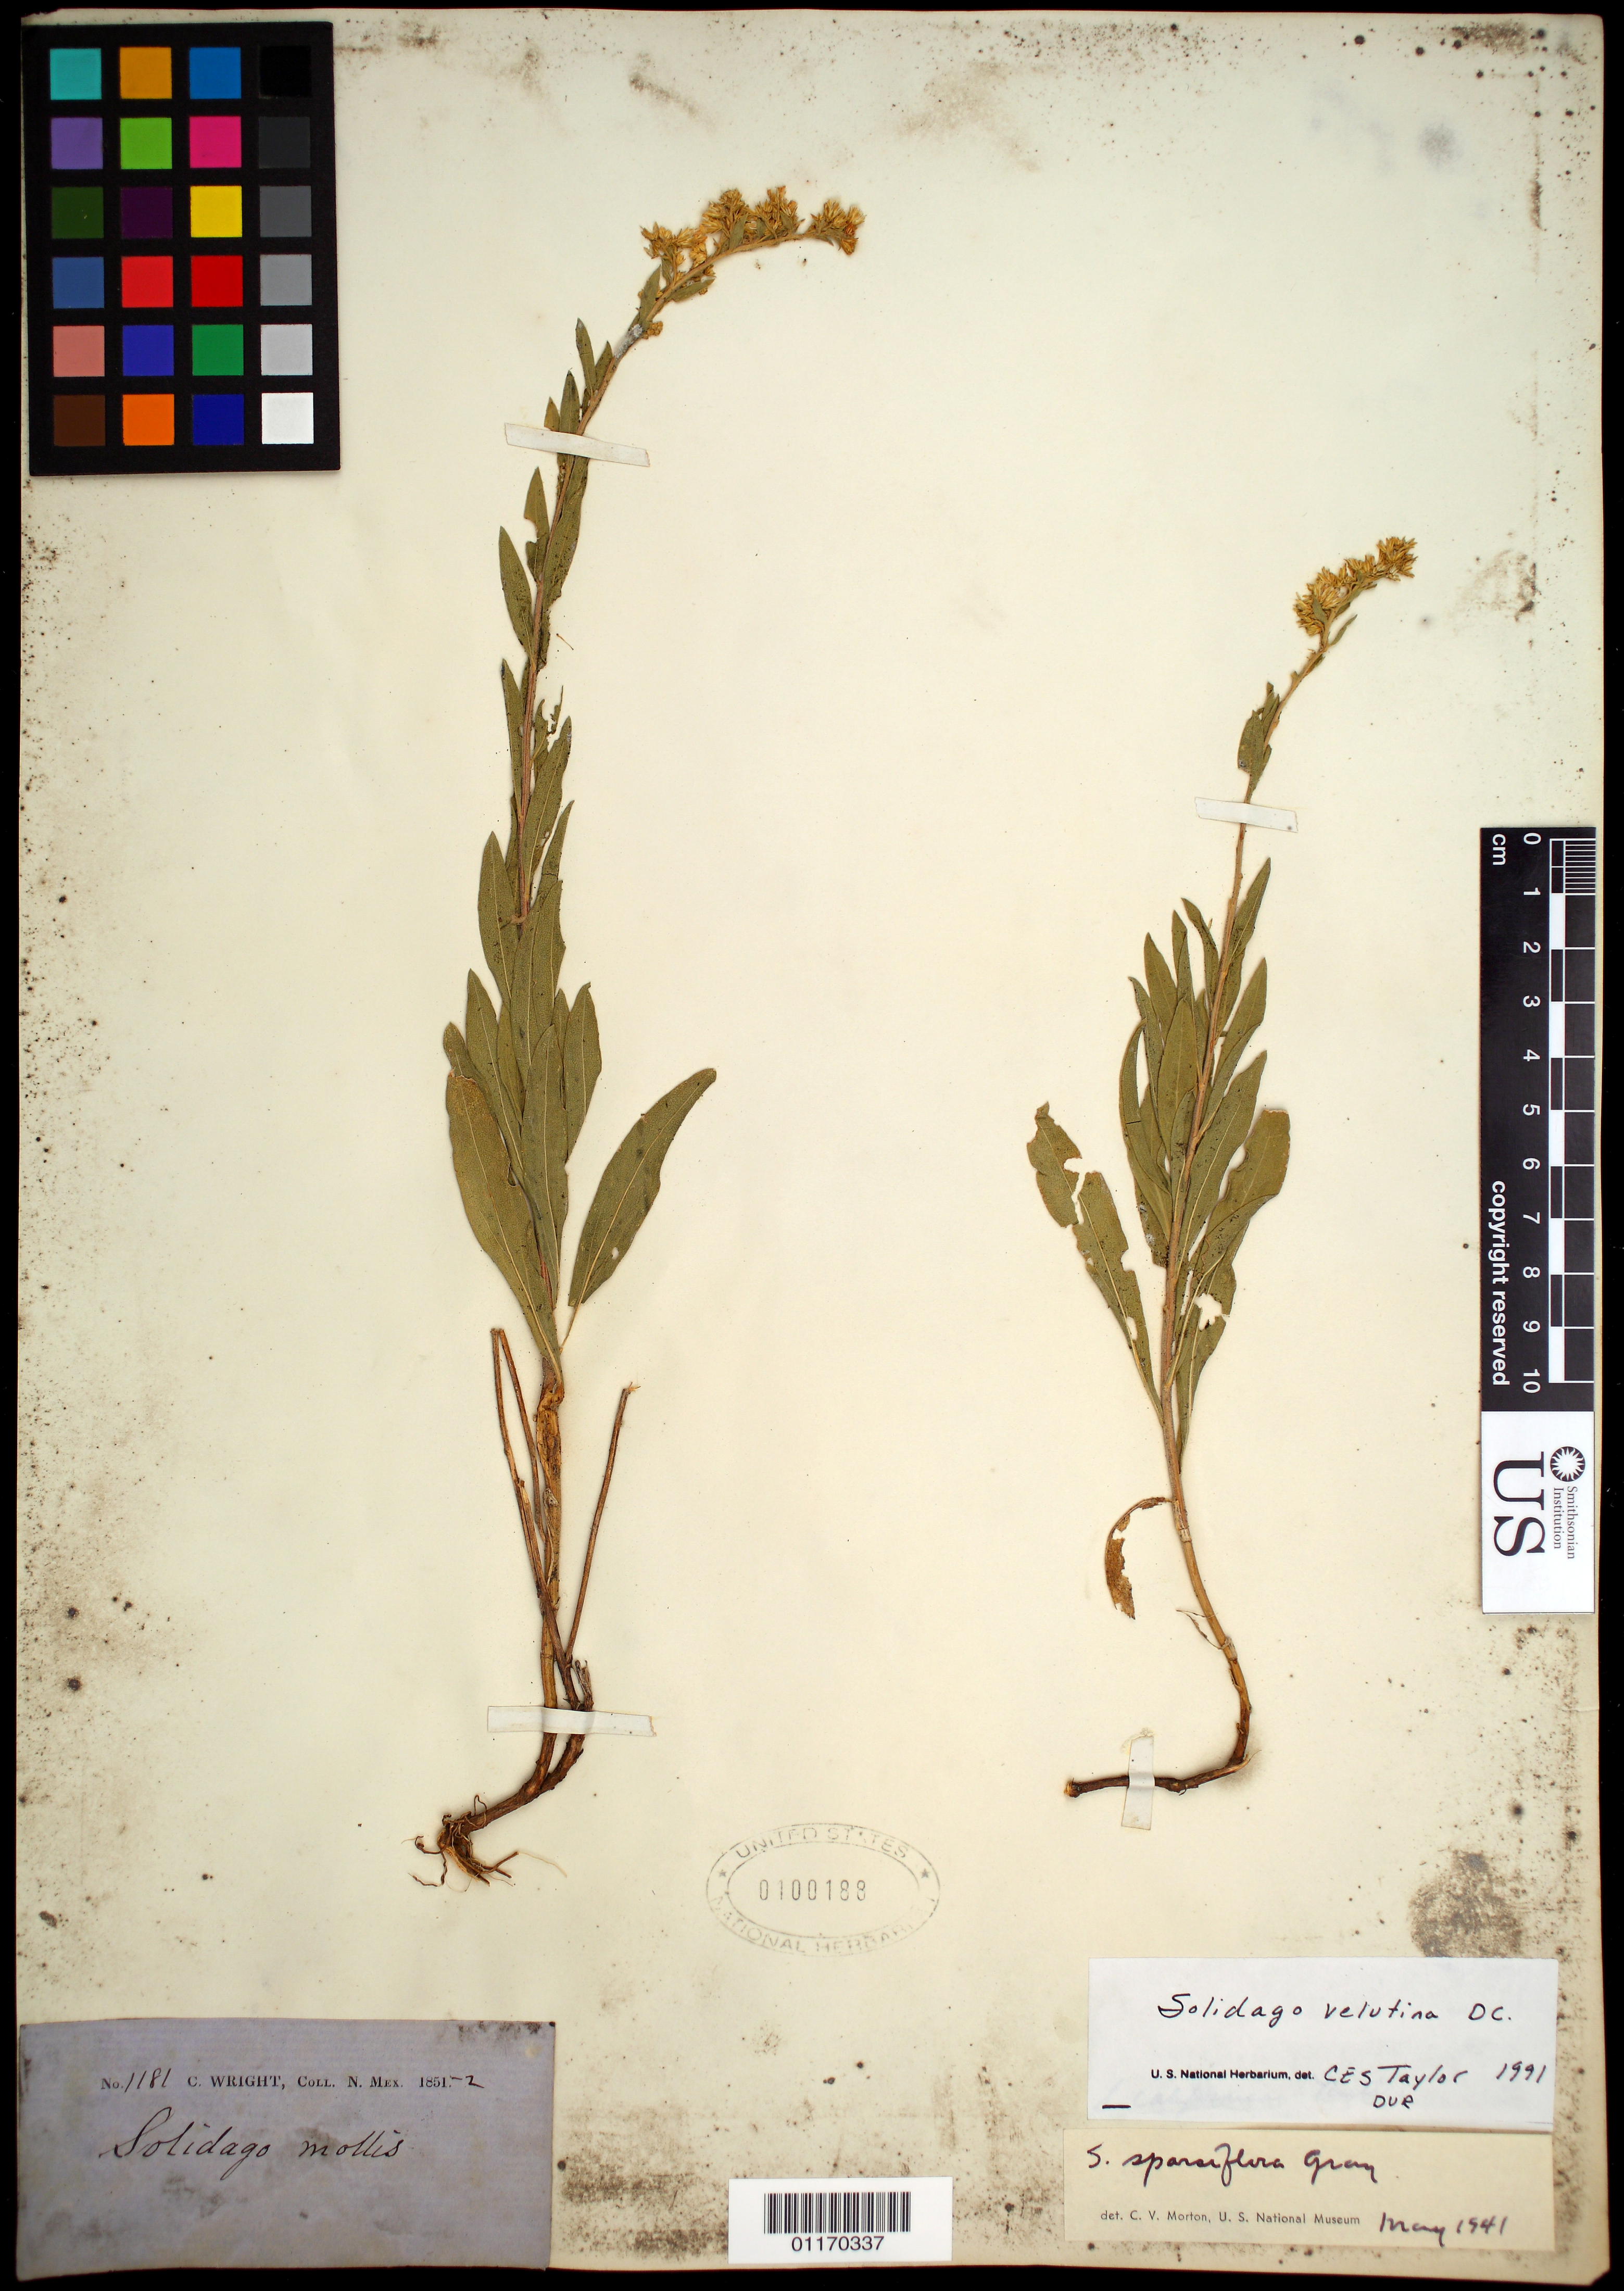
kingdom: Plantae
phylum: Tracheophyta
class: Magnoliopsida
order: Asterales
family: Asteraceae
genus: Solidago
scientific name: Solidago velutina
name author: DC.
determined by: Taylor, Constance E. S.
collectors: C. Wright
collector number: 1181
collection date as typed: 1851 to -- --- 1852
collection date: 1851/1852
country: United States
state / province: New Mexico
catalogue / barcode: US 100188